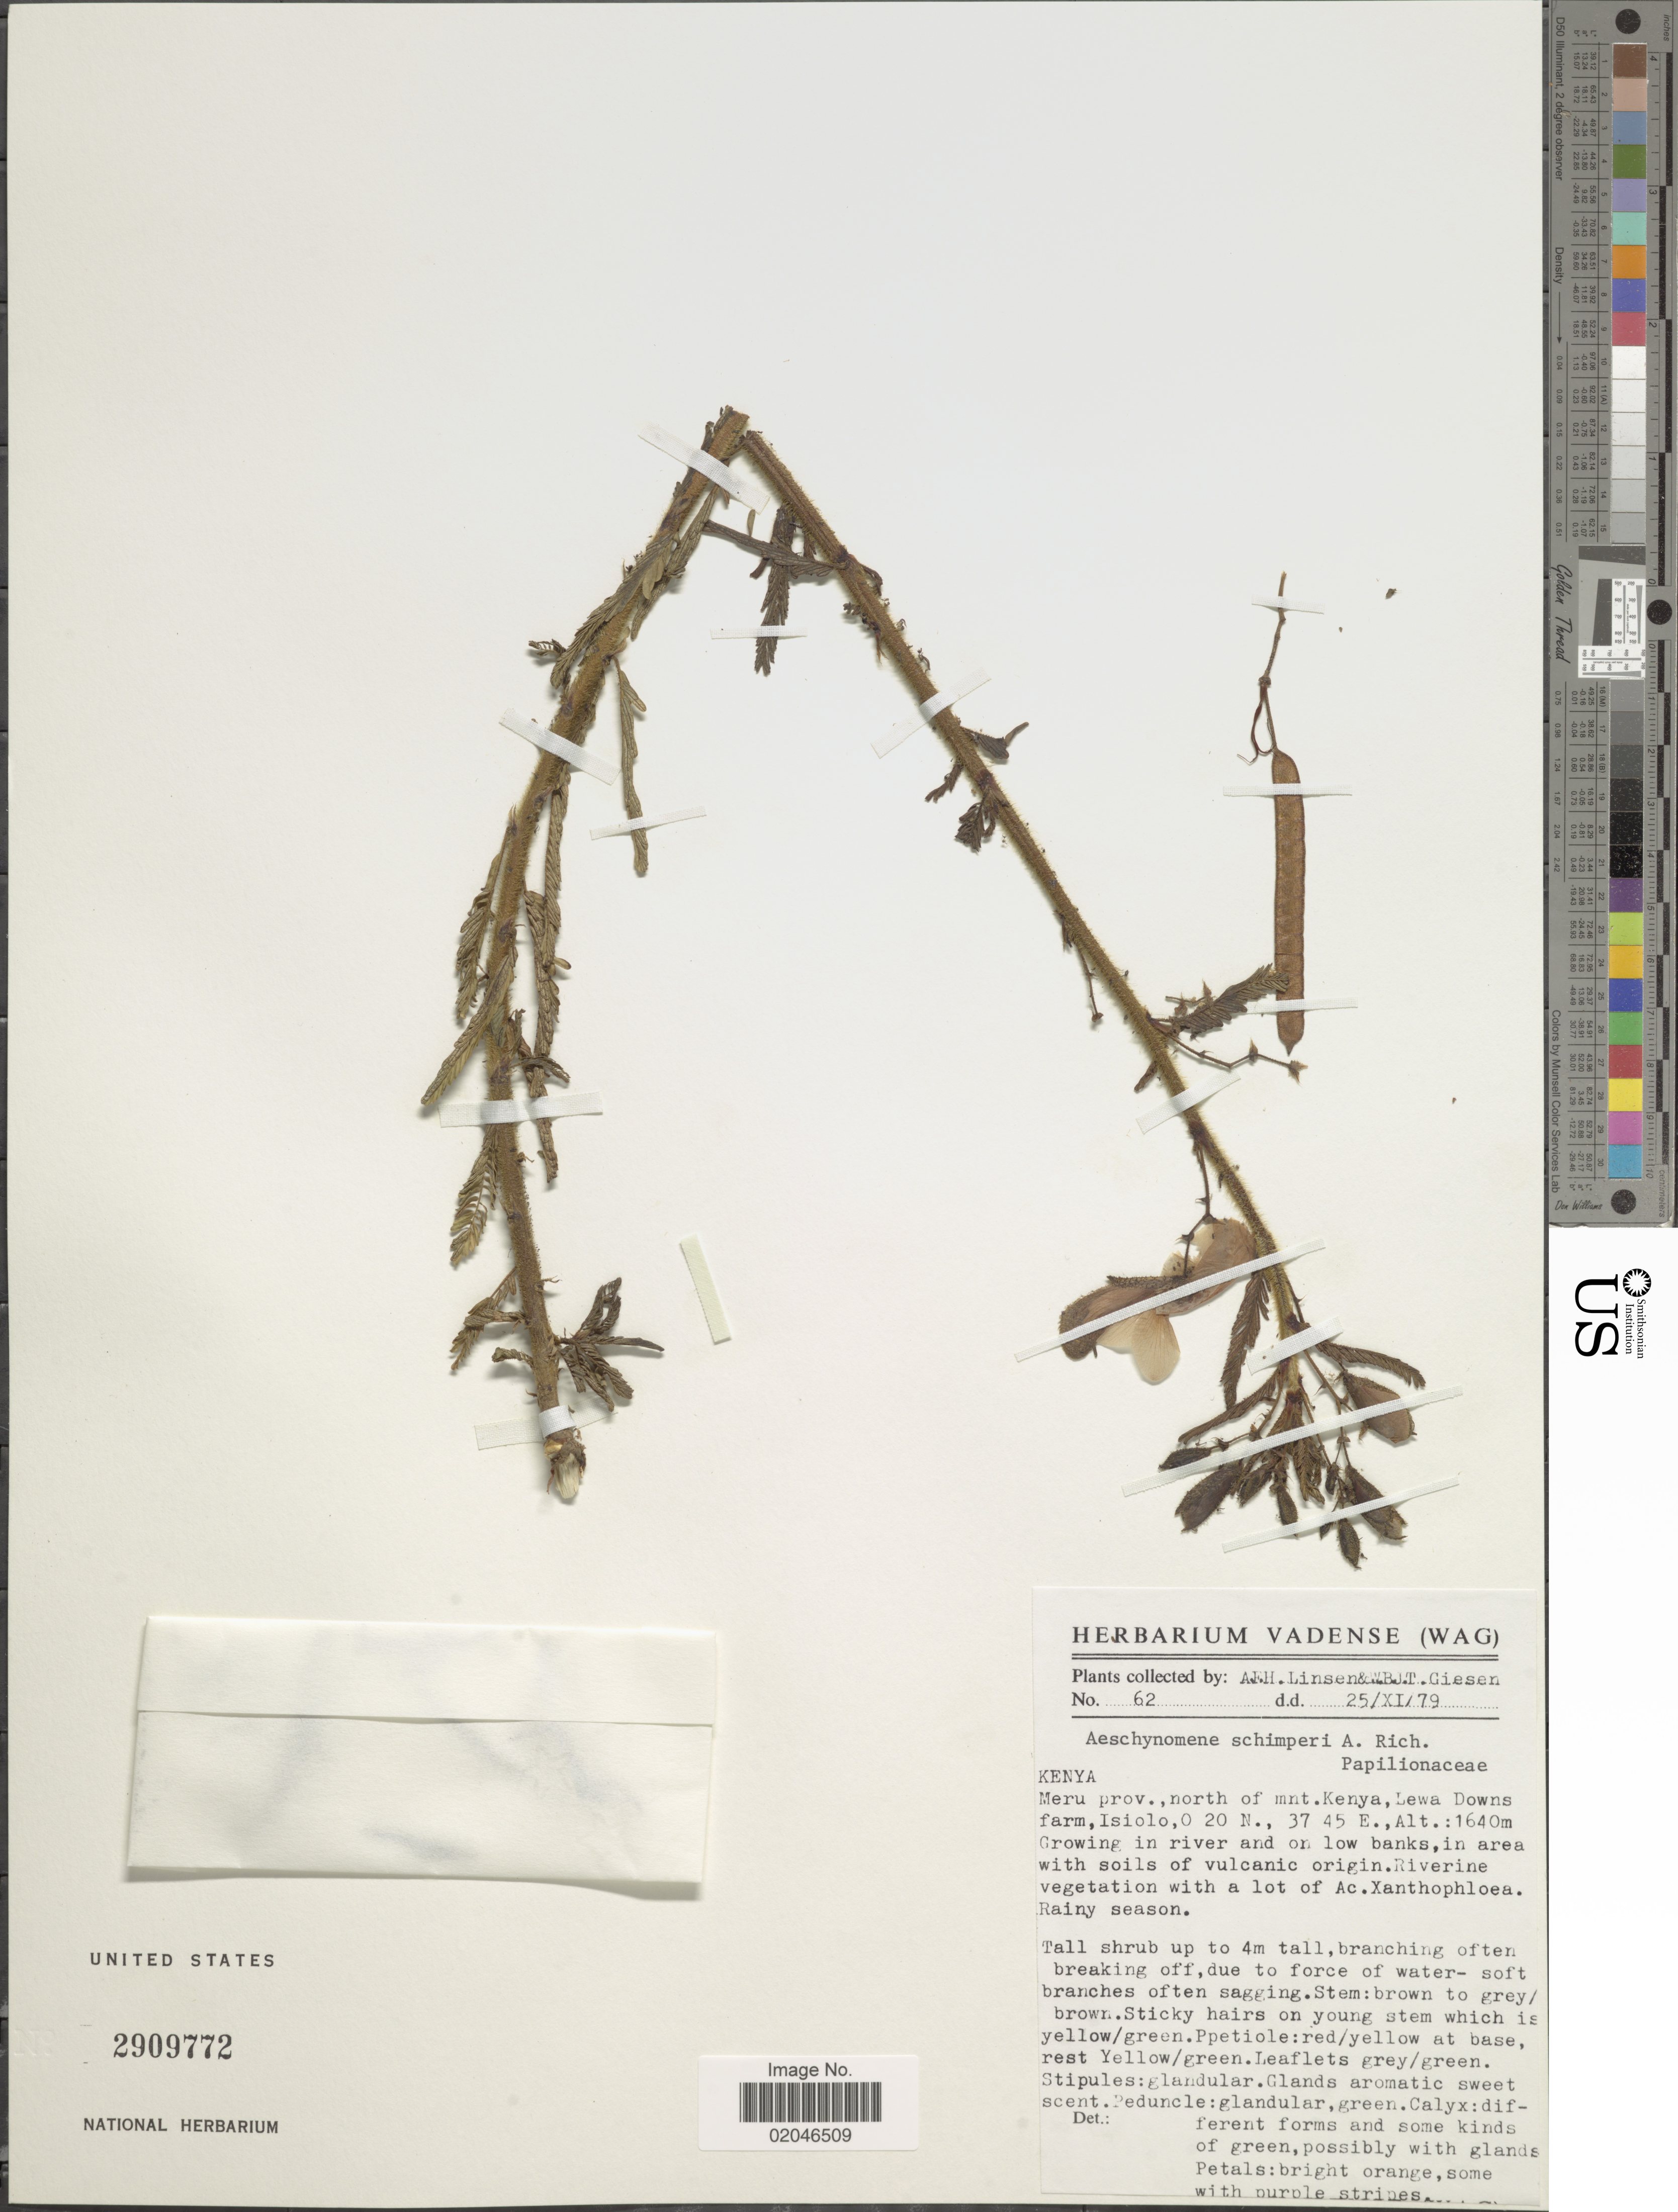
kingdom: Plantae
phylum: Tracheophyta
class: Magnoliopsida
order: Fabales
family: Fabaceae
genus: Aeschynomene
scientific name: Aeschynomene schimperi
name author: Hochst. ex A. Rich.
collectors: A. Linsen & W. Giesen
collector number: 62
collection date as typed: Transcribed d/m/y: 25/11/79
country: Kenya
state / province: Meru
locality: Meru prov., north of mnt. Kenya, Lewa Downs farm, Isiolo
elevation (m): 1640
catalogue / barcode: US 2909772